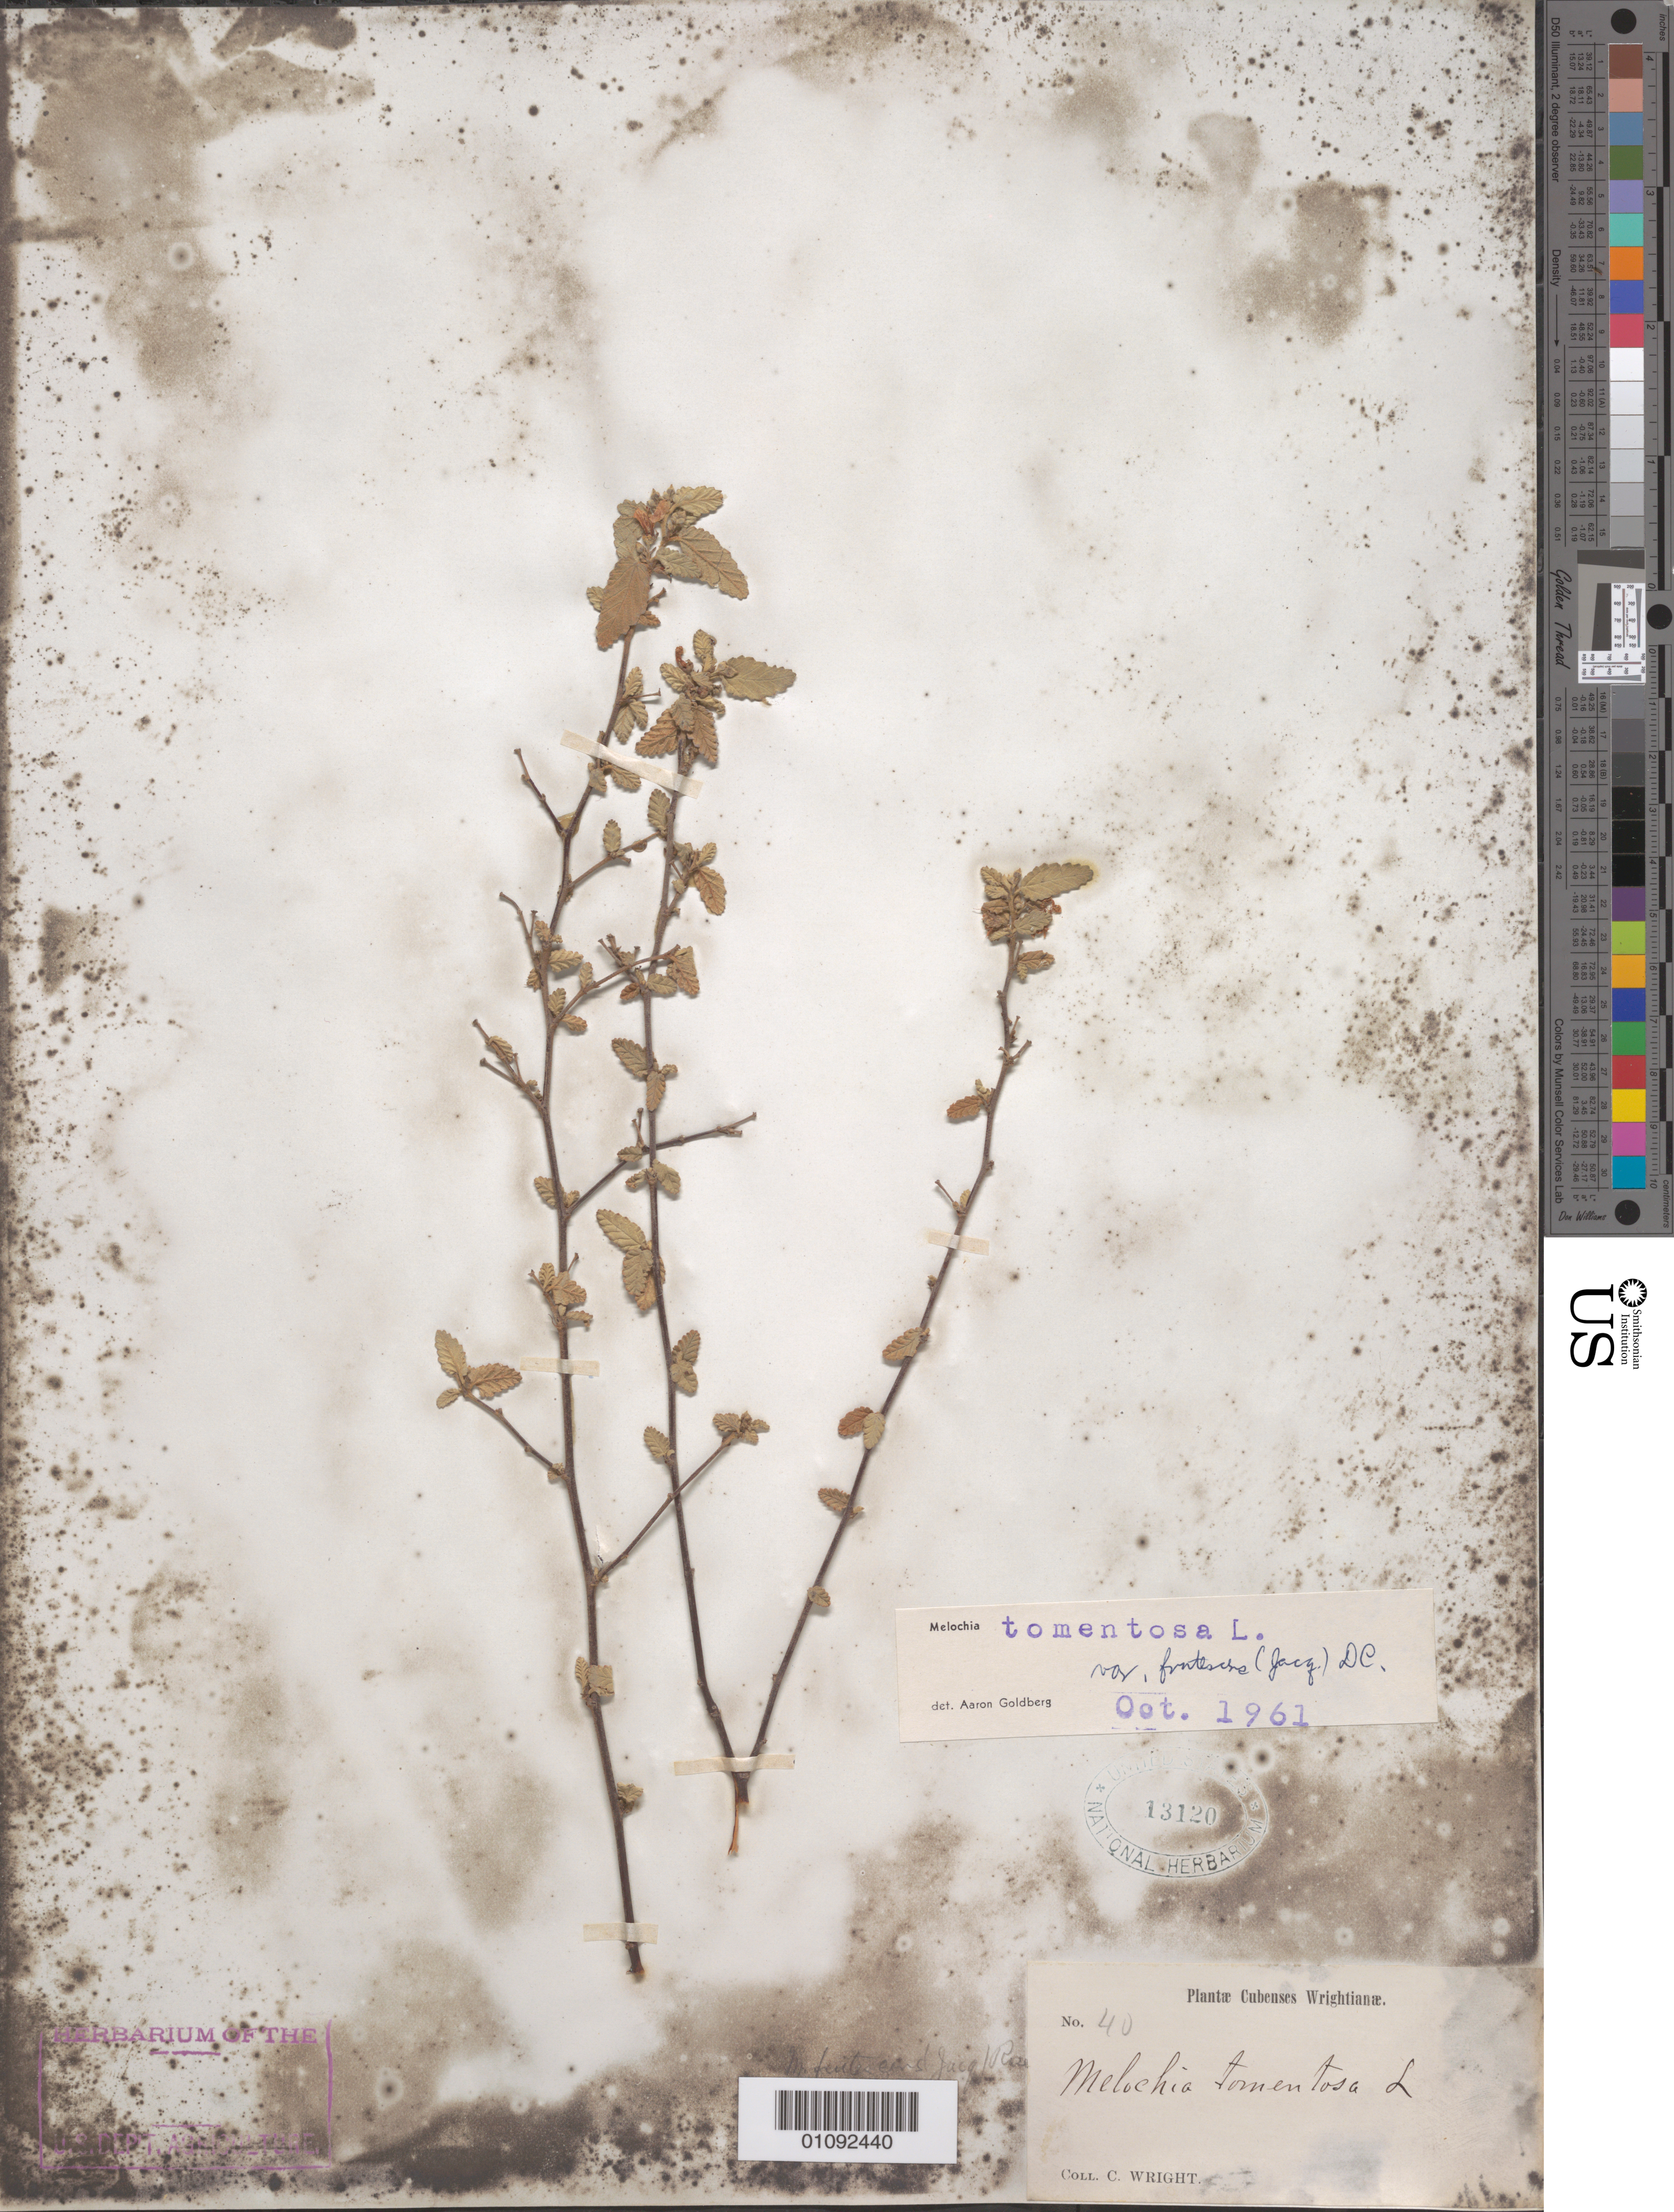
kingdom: Plantae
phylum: Tracheophyta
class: Magnoliopsida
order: Malvales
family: Malvaceae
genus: Melochia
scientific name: Melochia tomentosa var. frutescens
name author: DC.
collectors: C. Wright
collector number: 40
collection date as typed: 1800 to 1899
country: Cuba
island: Cuba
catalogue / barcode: US 13120